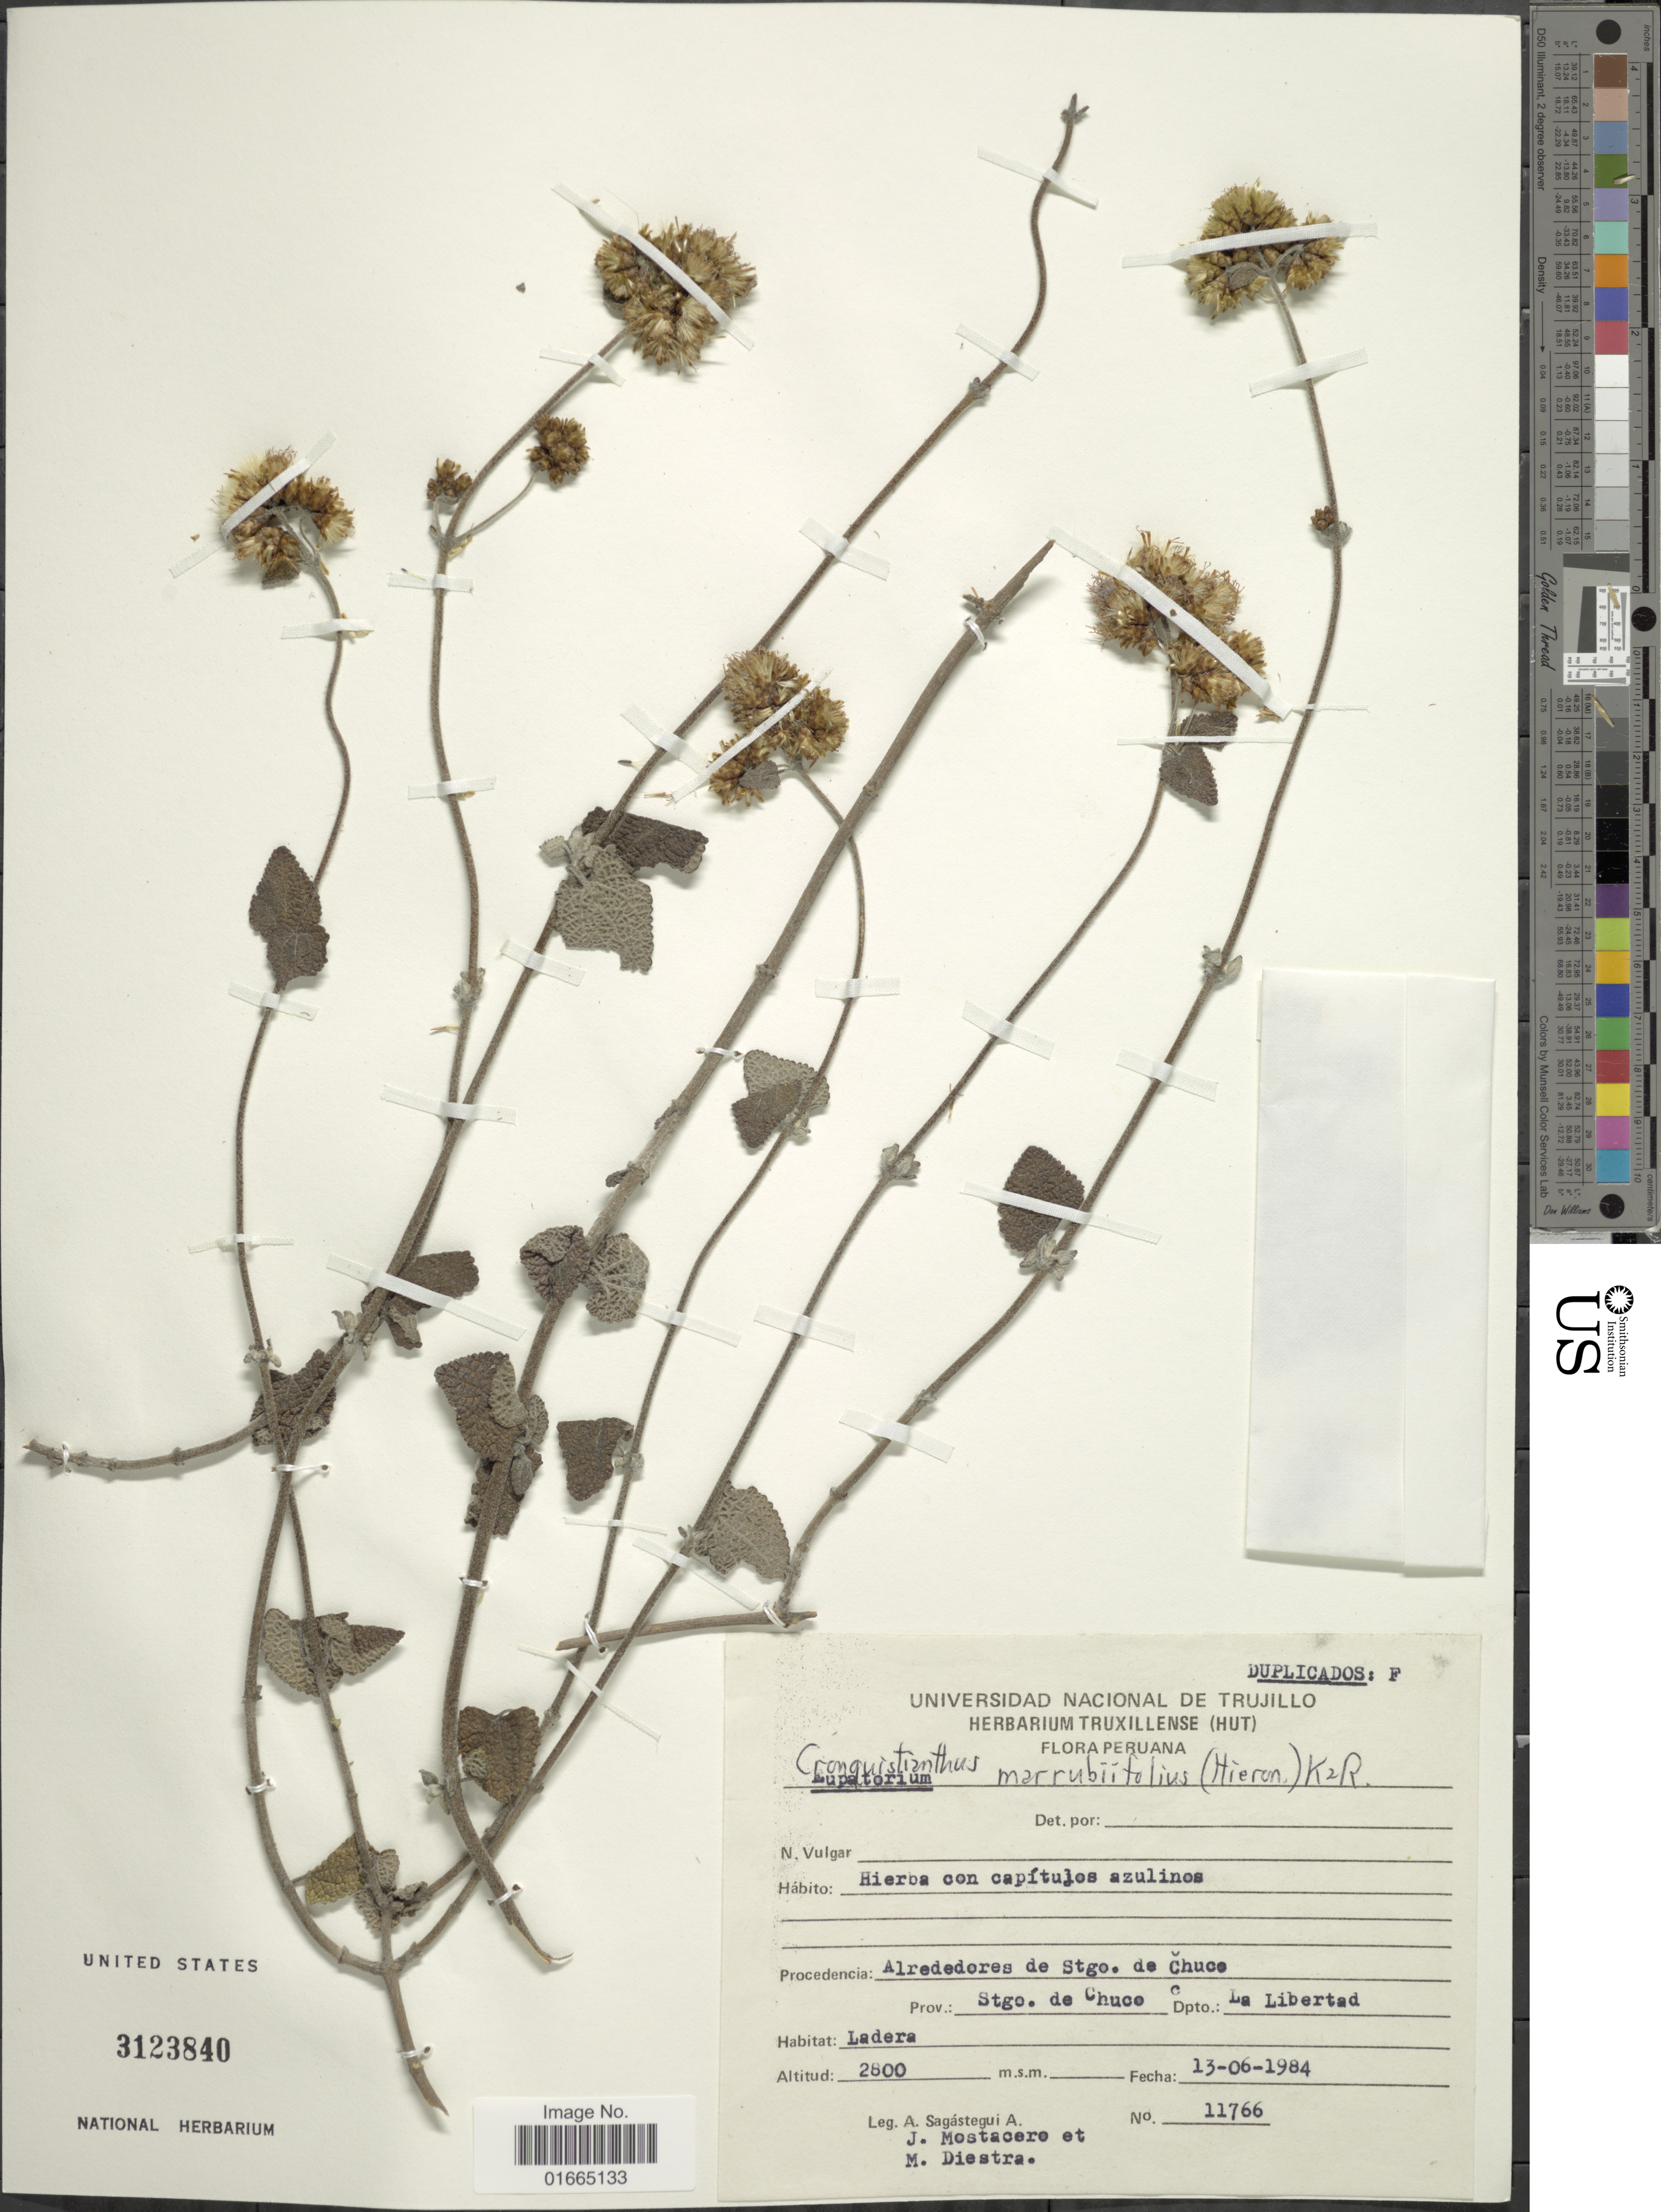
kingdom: Plantae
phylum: Tracheophyta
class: Magnoliopsida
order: Asterales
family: Asteraceae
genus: Cronquistianthus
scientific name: Cronquistianthus marrubiifolius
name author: (Hieron.) R.M. King & H. Rob.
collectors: A. Sagástegui A., J. Mostacero & M. Diestra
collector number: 11766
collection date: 1984-06-13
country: Peru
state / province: La Libertad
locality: Alrededores de Stgo. de Chuce. Prov.: Stgo. de Chuco. Dpto.: La Libertad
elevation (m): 2800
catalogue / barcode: US 3123840